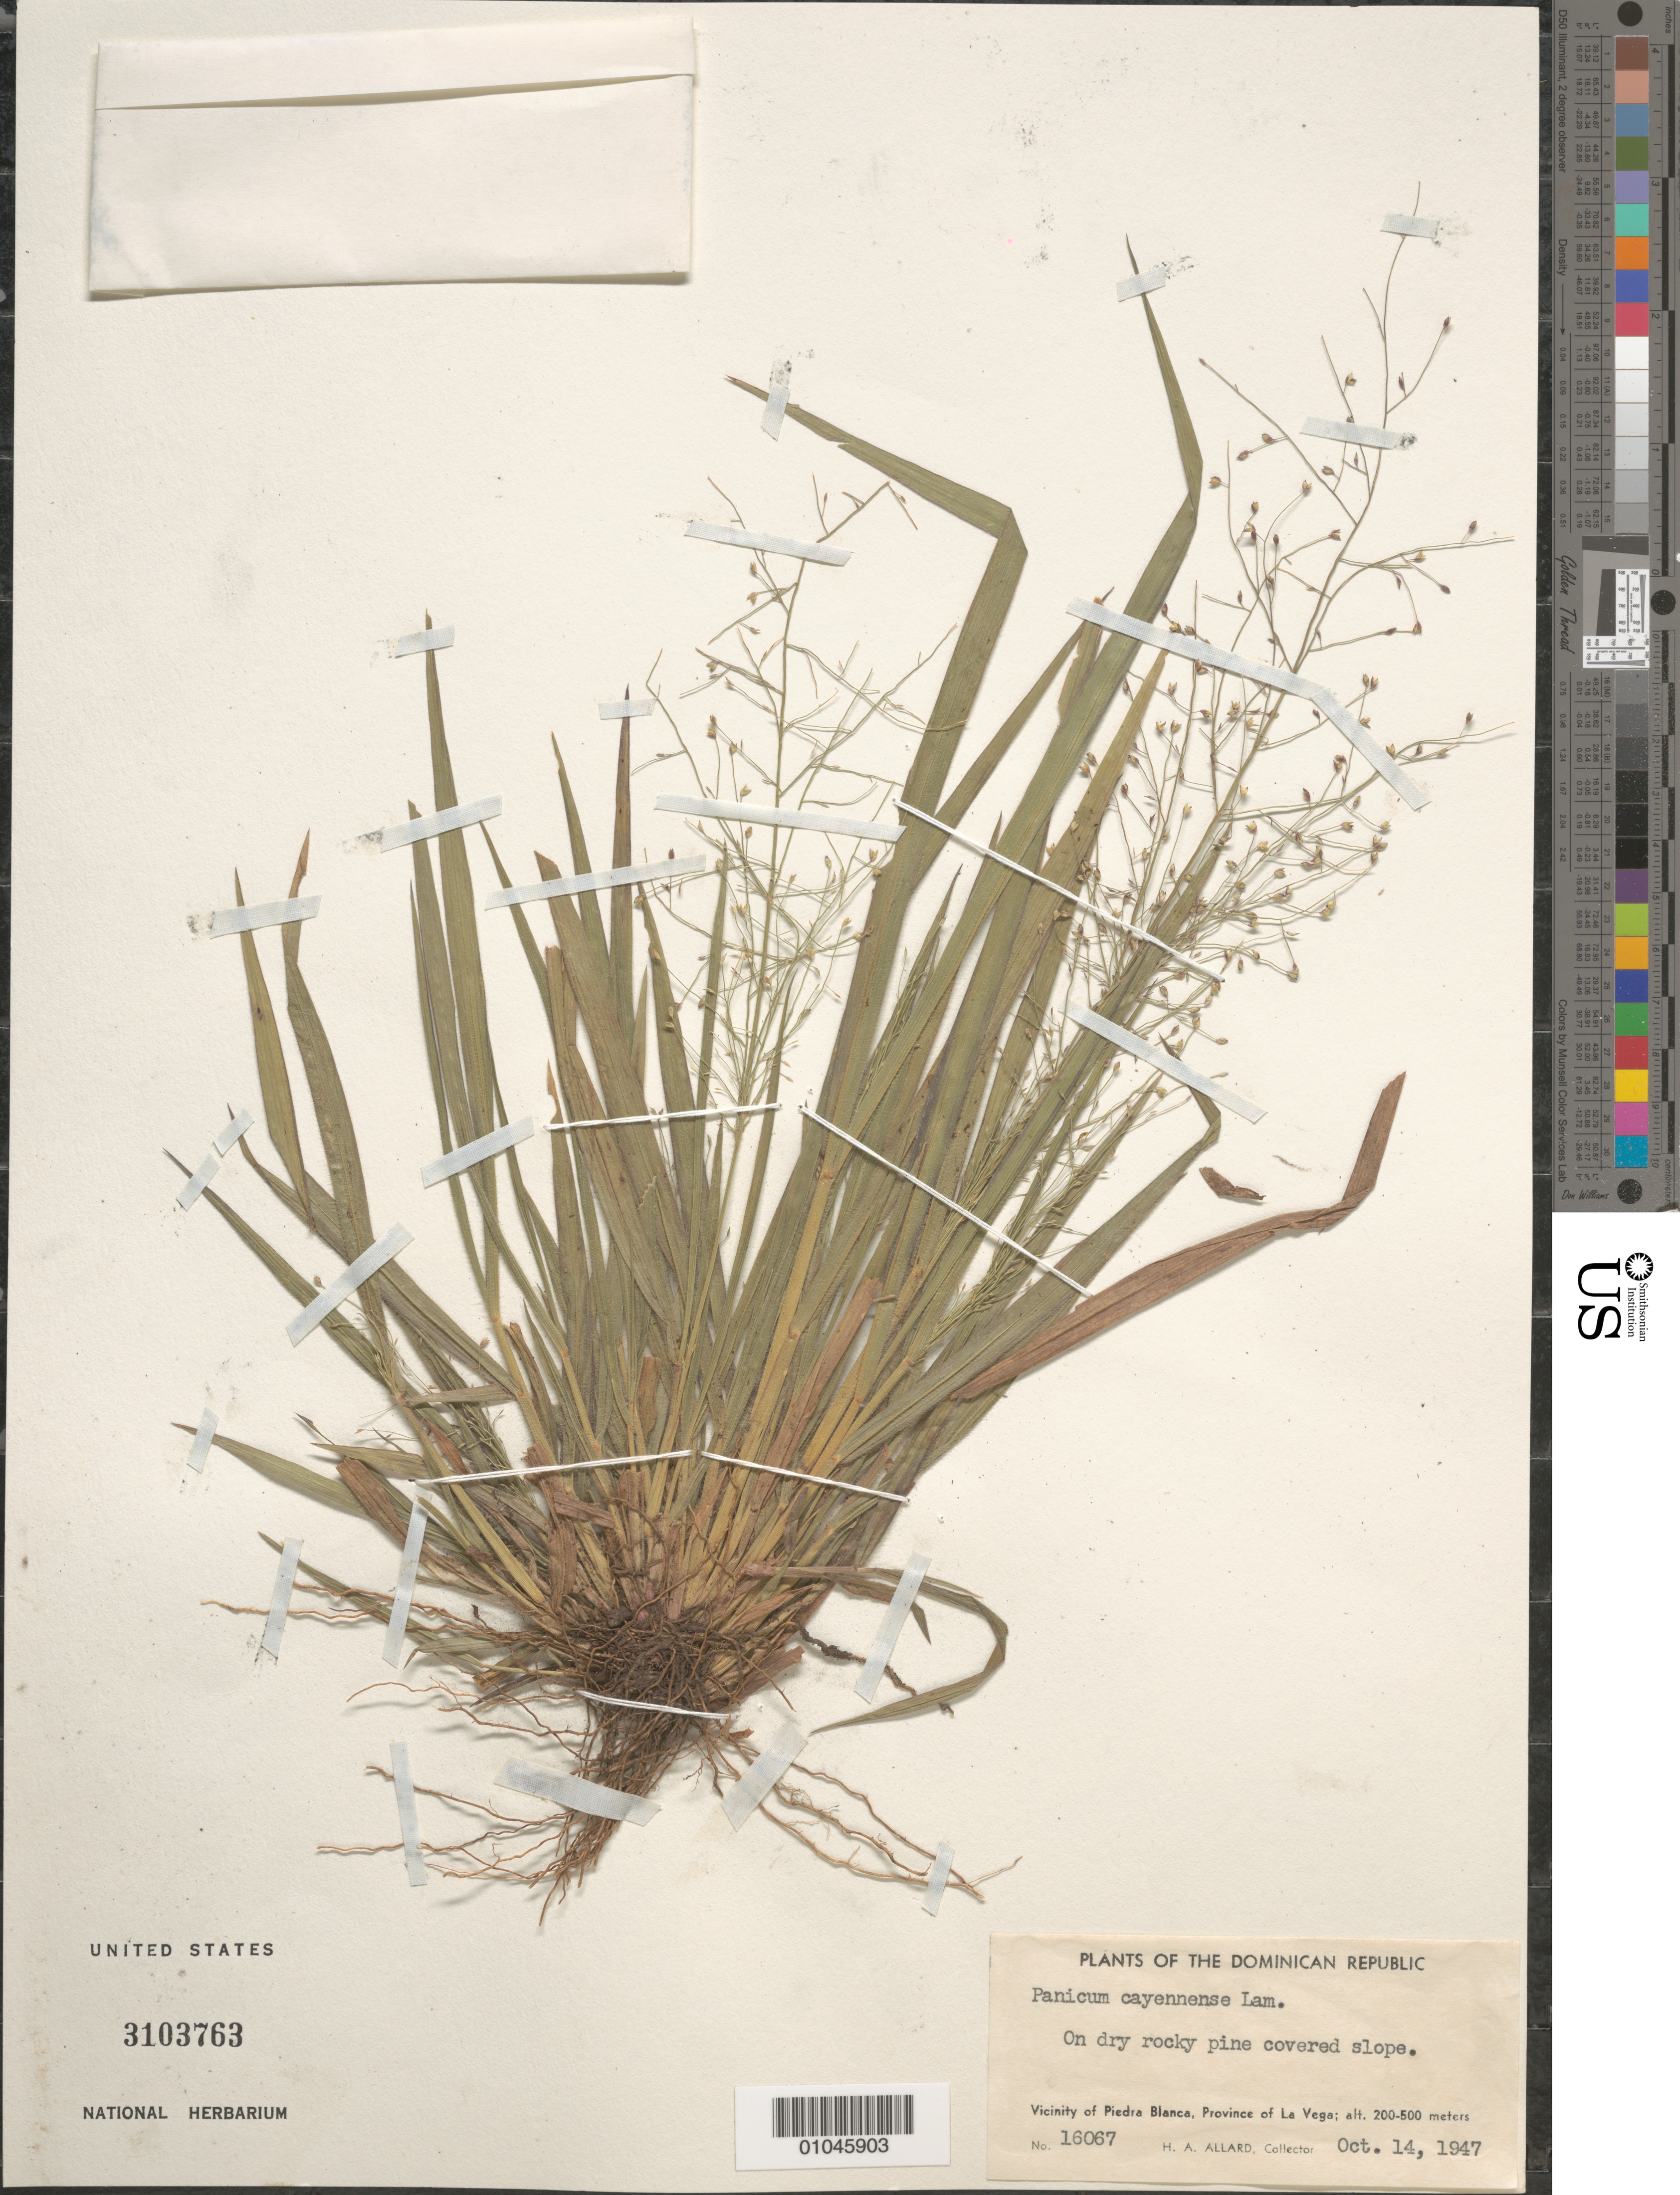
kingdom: Plantae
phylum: Tracheophyta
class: Liliopsida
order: Poales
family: Poaceae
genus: Panicum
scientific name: Panicum cayennense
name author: Lam.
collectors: H. A. Allard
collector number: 16067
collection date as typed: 14 Oct 1947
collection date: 1947-10-14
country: Dominican Republic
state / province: La Vega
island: Hispaniola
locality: On dry rocky pine covered slope. Vicinity of Piedra Blanca Province of La Vega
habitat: on dry rocky pine covered slope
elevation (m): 200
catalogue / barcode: US 3103763